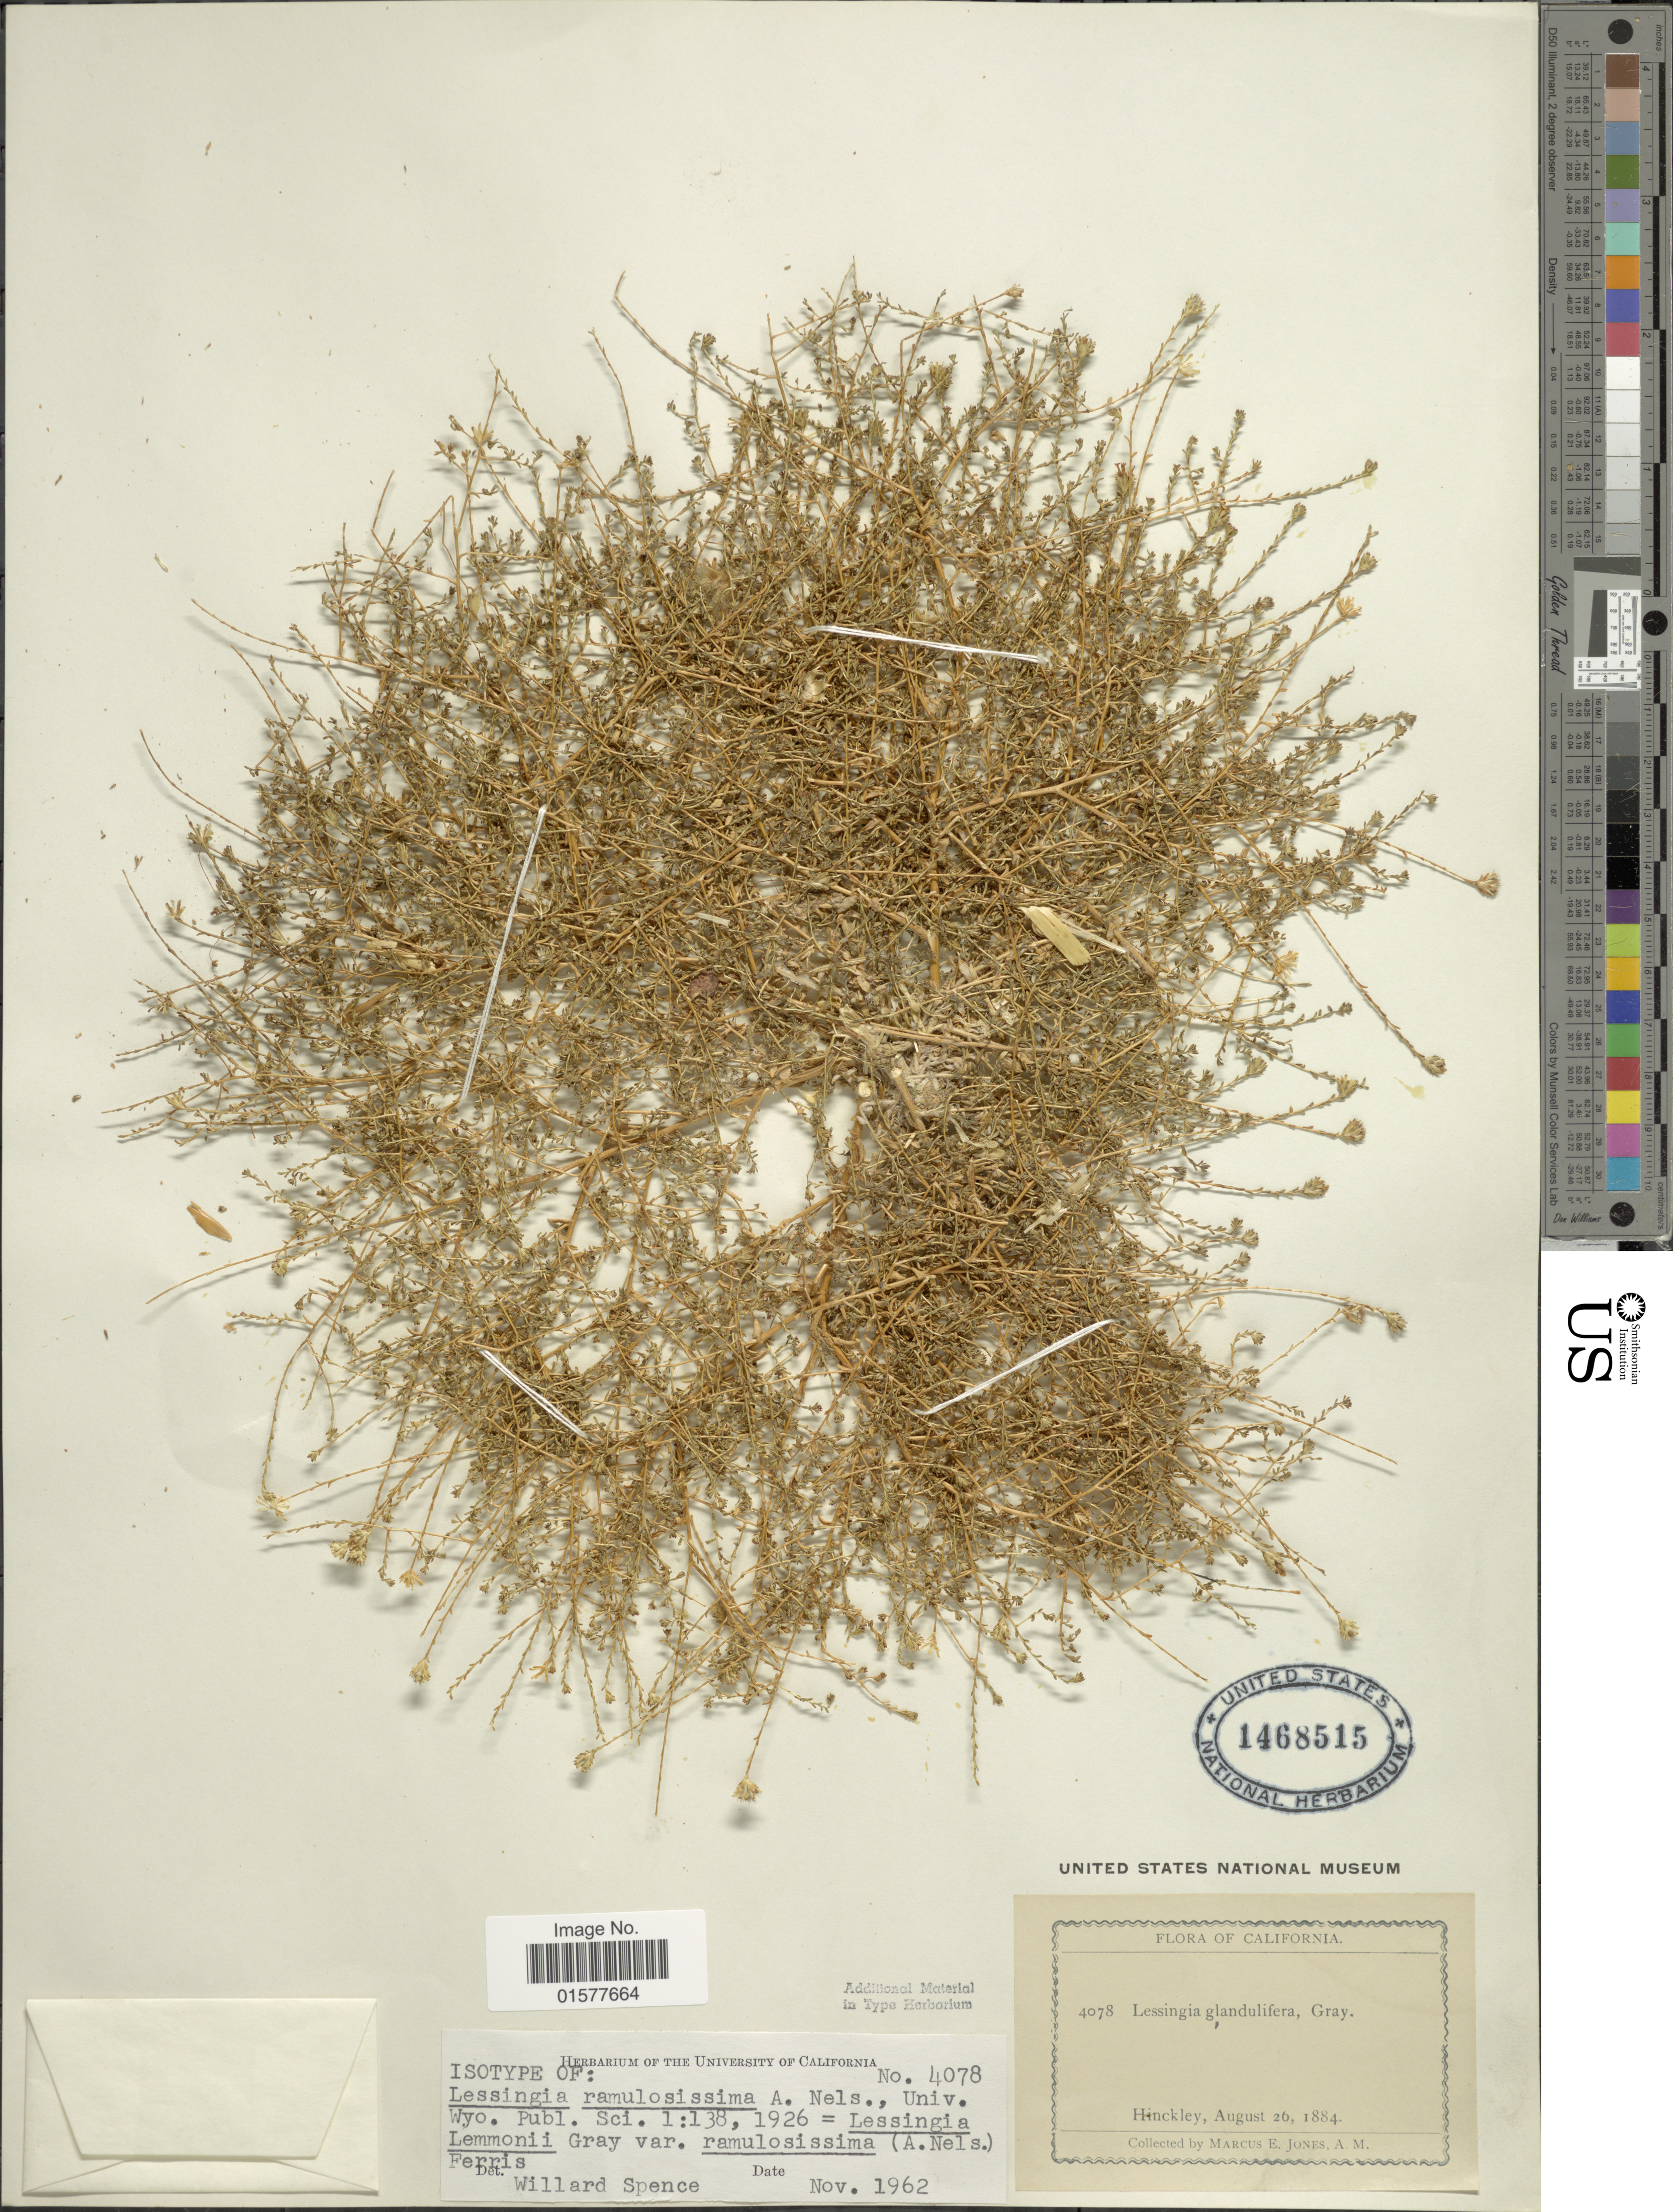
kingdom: Plantae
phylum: Tracheophyta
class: Magnoliopsida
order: Asterales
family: Asteraceae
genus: Lessingia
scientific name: Lessingia ramulosissima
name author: A. Nelson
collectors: M. E. Jones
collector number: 4078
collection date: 1884-08-26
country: United States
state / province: California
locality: Hinckley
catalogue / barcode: US 1468515